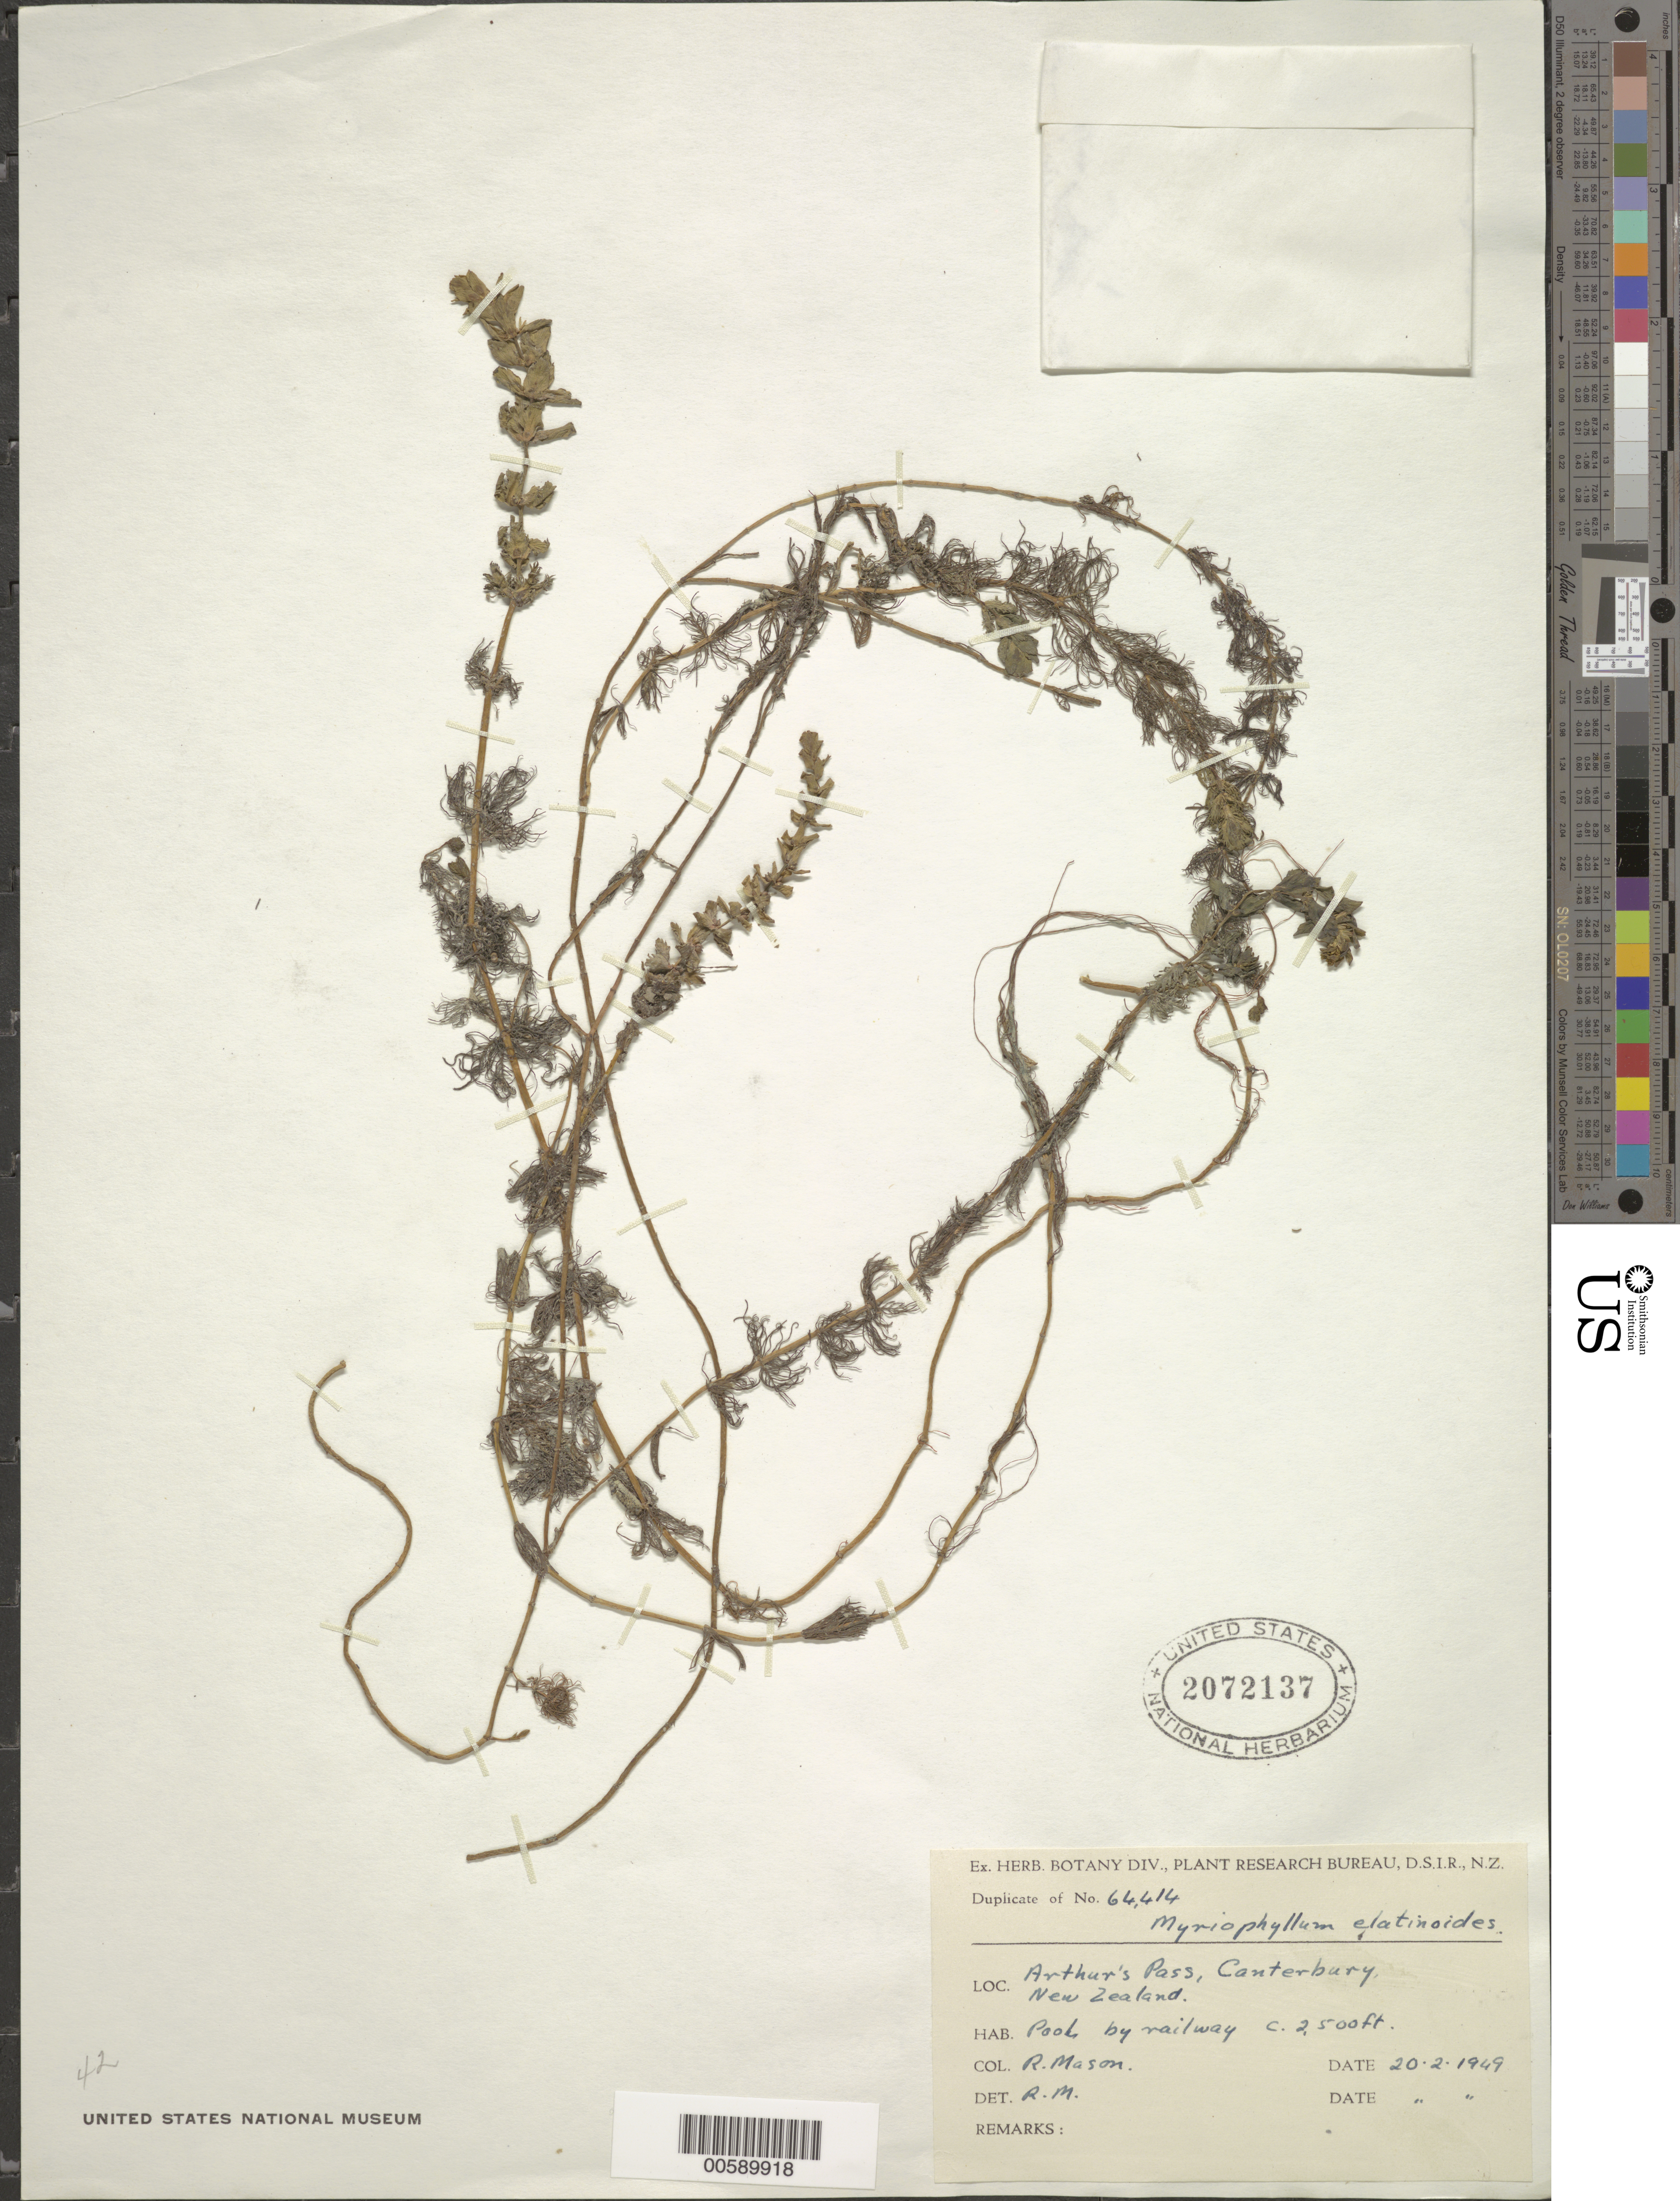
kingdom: Plantae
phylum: Tracheophyta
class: Magnoliopsida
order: Saxifragales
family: Haloragaceae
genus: Myriophyllum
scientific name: Myriophyllum elatinoides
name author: Gaudich.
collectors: R. Mason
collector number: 64414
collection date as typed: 20 Feb 1949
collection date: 1949-02-20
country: New Zealand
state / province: Canterbury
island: South Island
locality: Arthur's Pass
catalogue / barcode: US 2072137